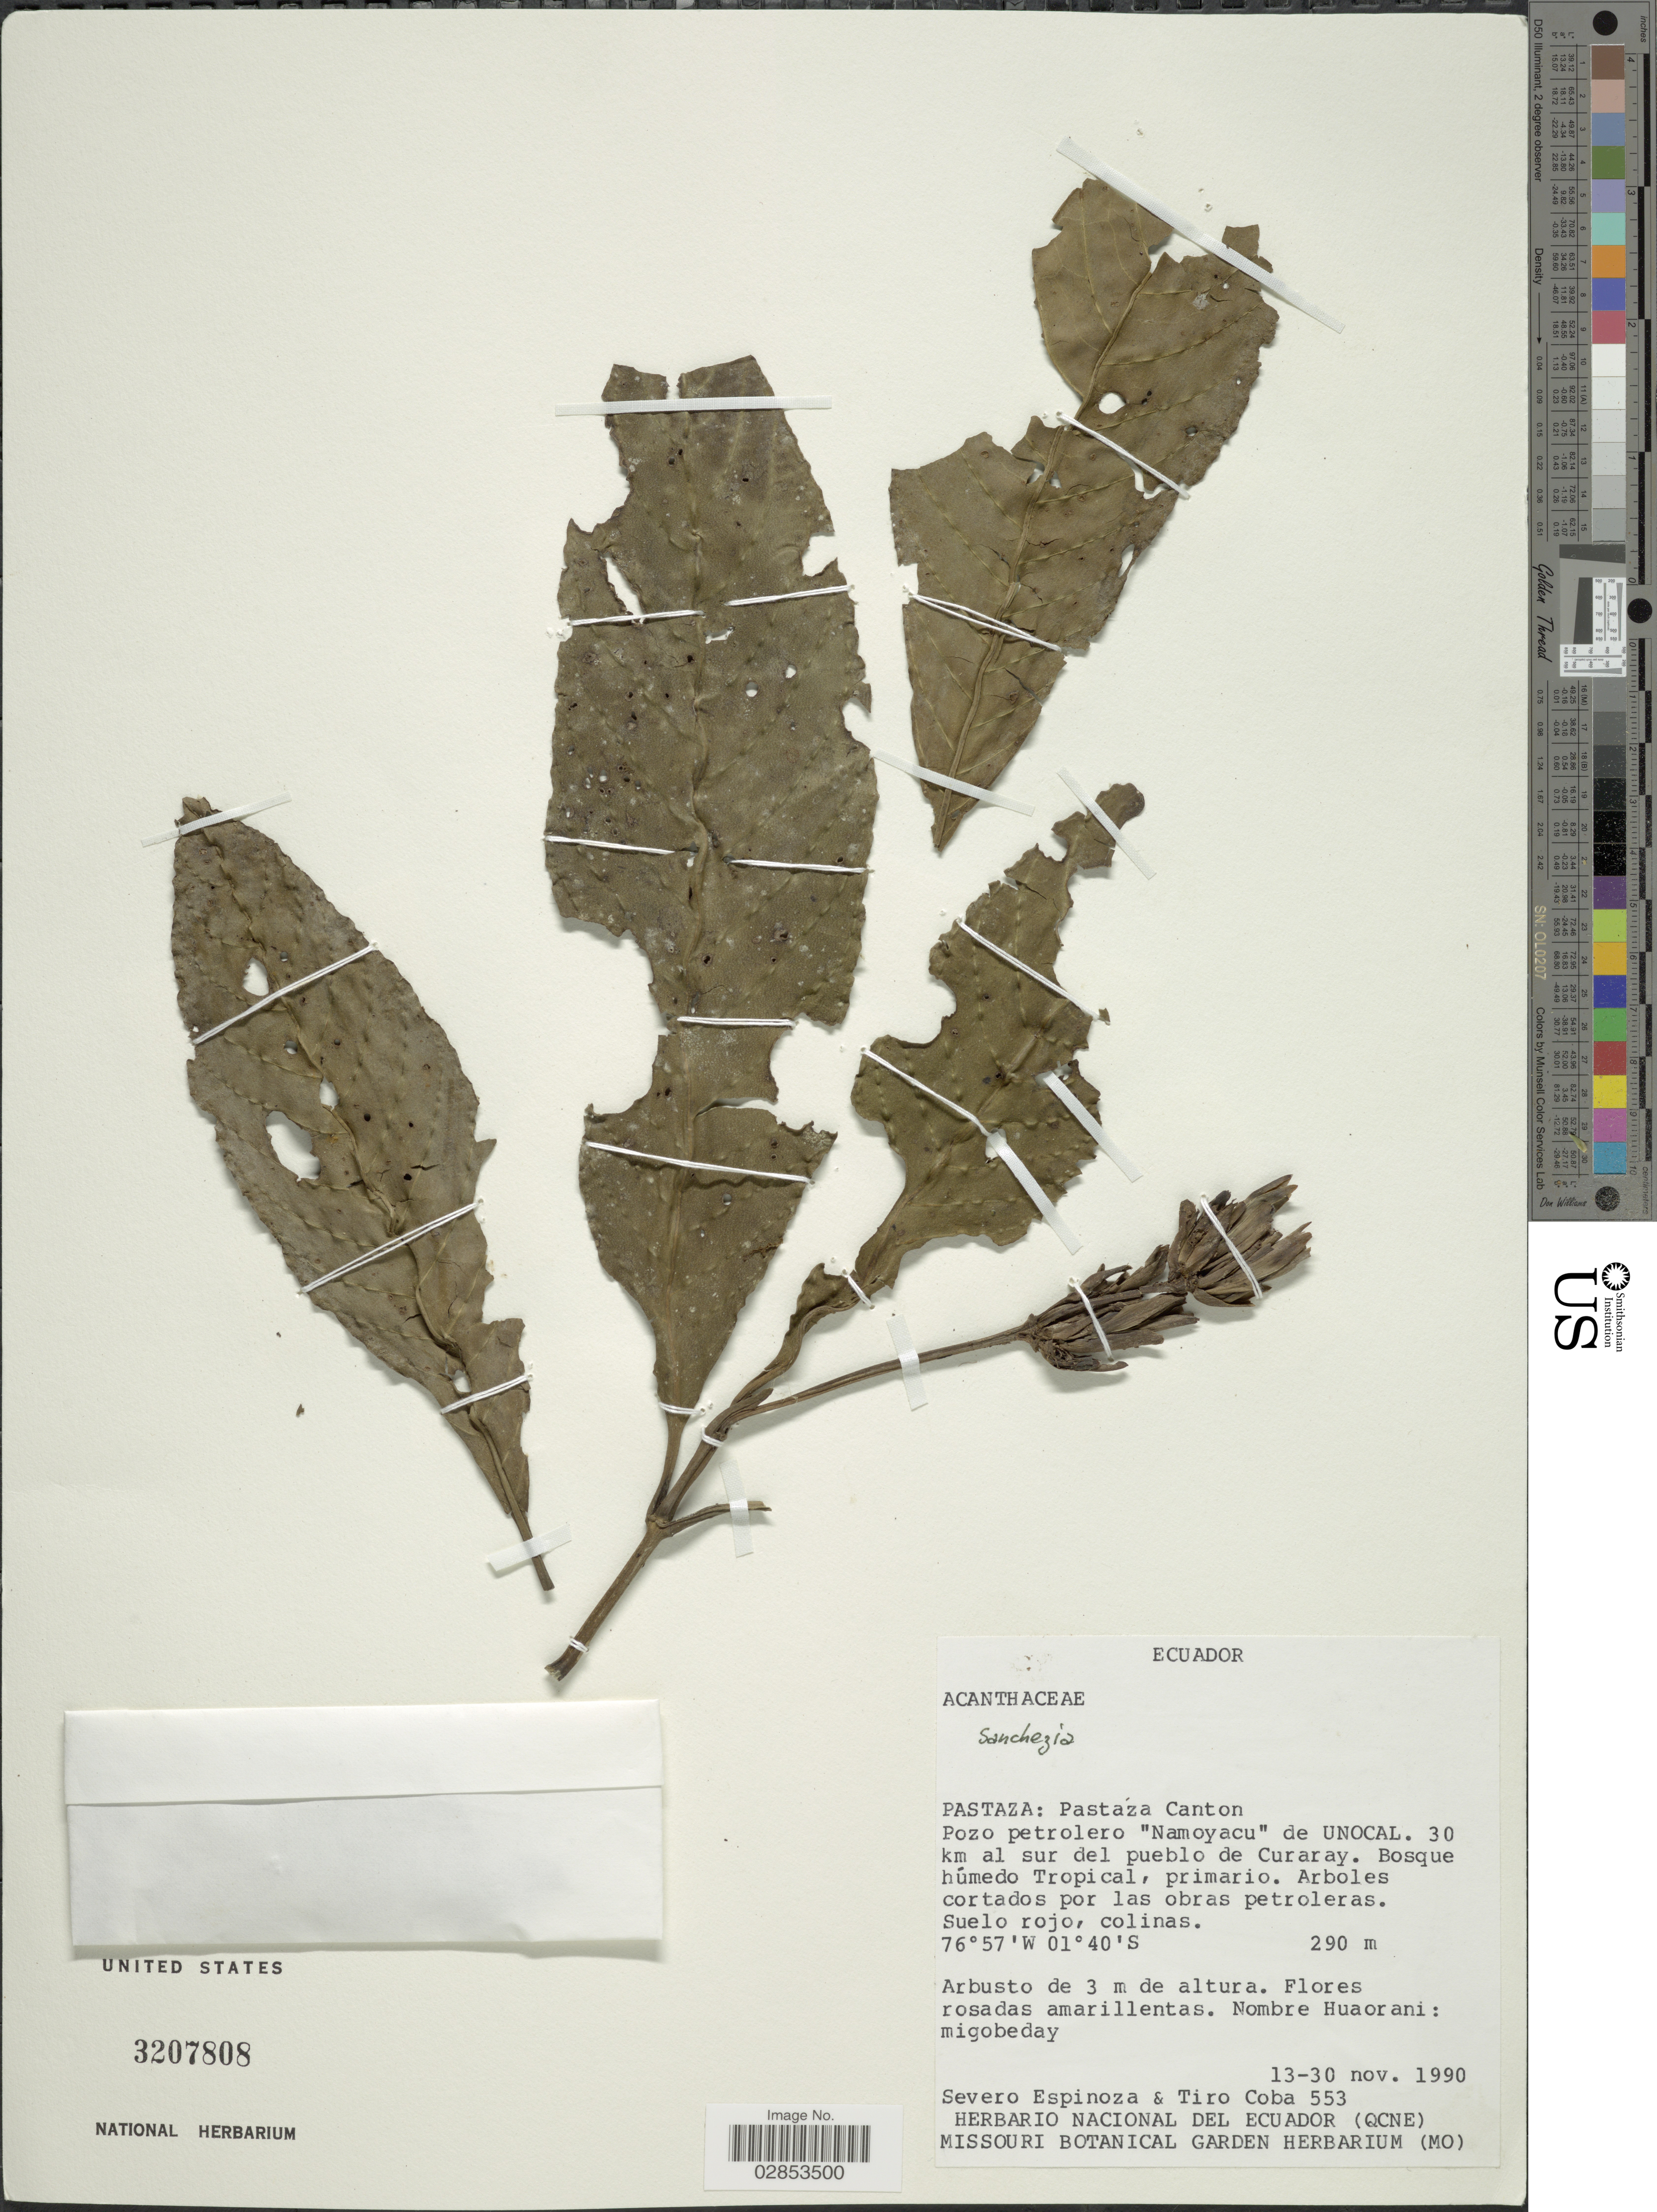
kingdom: Plantae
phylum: Tracheophyta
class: Magnoliopsida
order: Lamiales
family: Acanthaceae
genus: Sanchezia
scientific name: Sanchezia ecuadorensis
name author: Leonard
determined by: Azevedo, Igor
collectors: S. Espinoza & T. Coba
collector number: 553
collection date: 1990-11-13/1990-11-30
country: Ecuador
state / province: Pastaza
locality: Pastaza Canton. Pozo petrolero "Namoyacu" de UNOCAL. 30 km al sur del pueblo de Curaray.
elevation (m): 290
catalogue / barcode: US 3207808